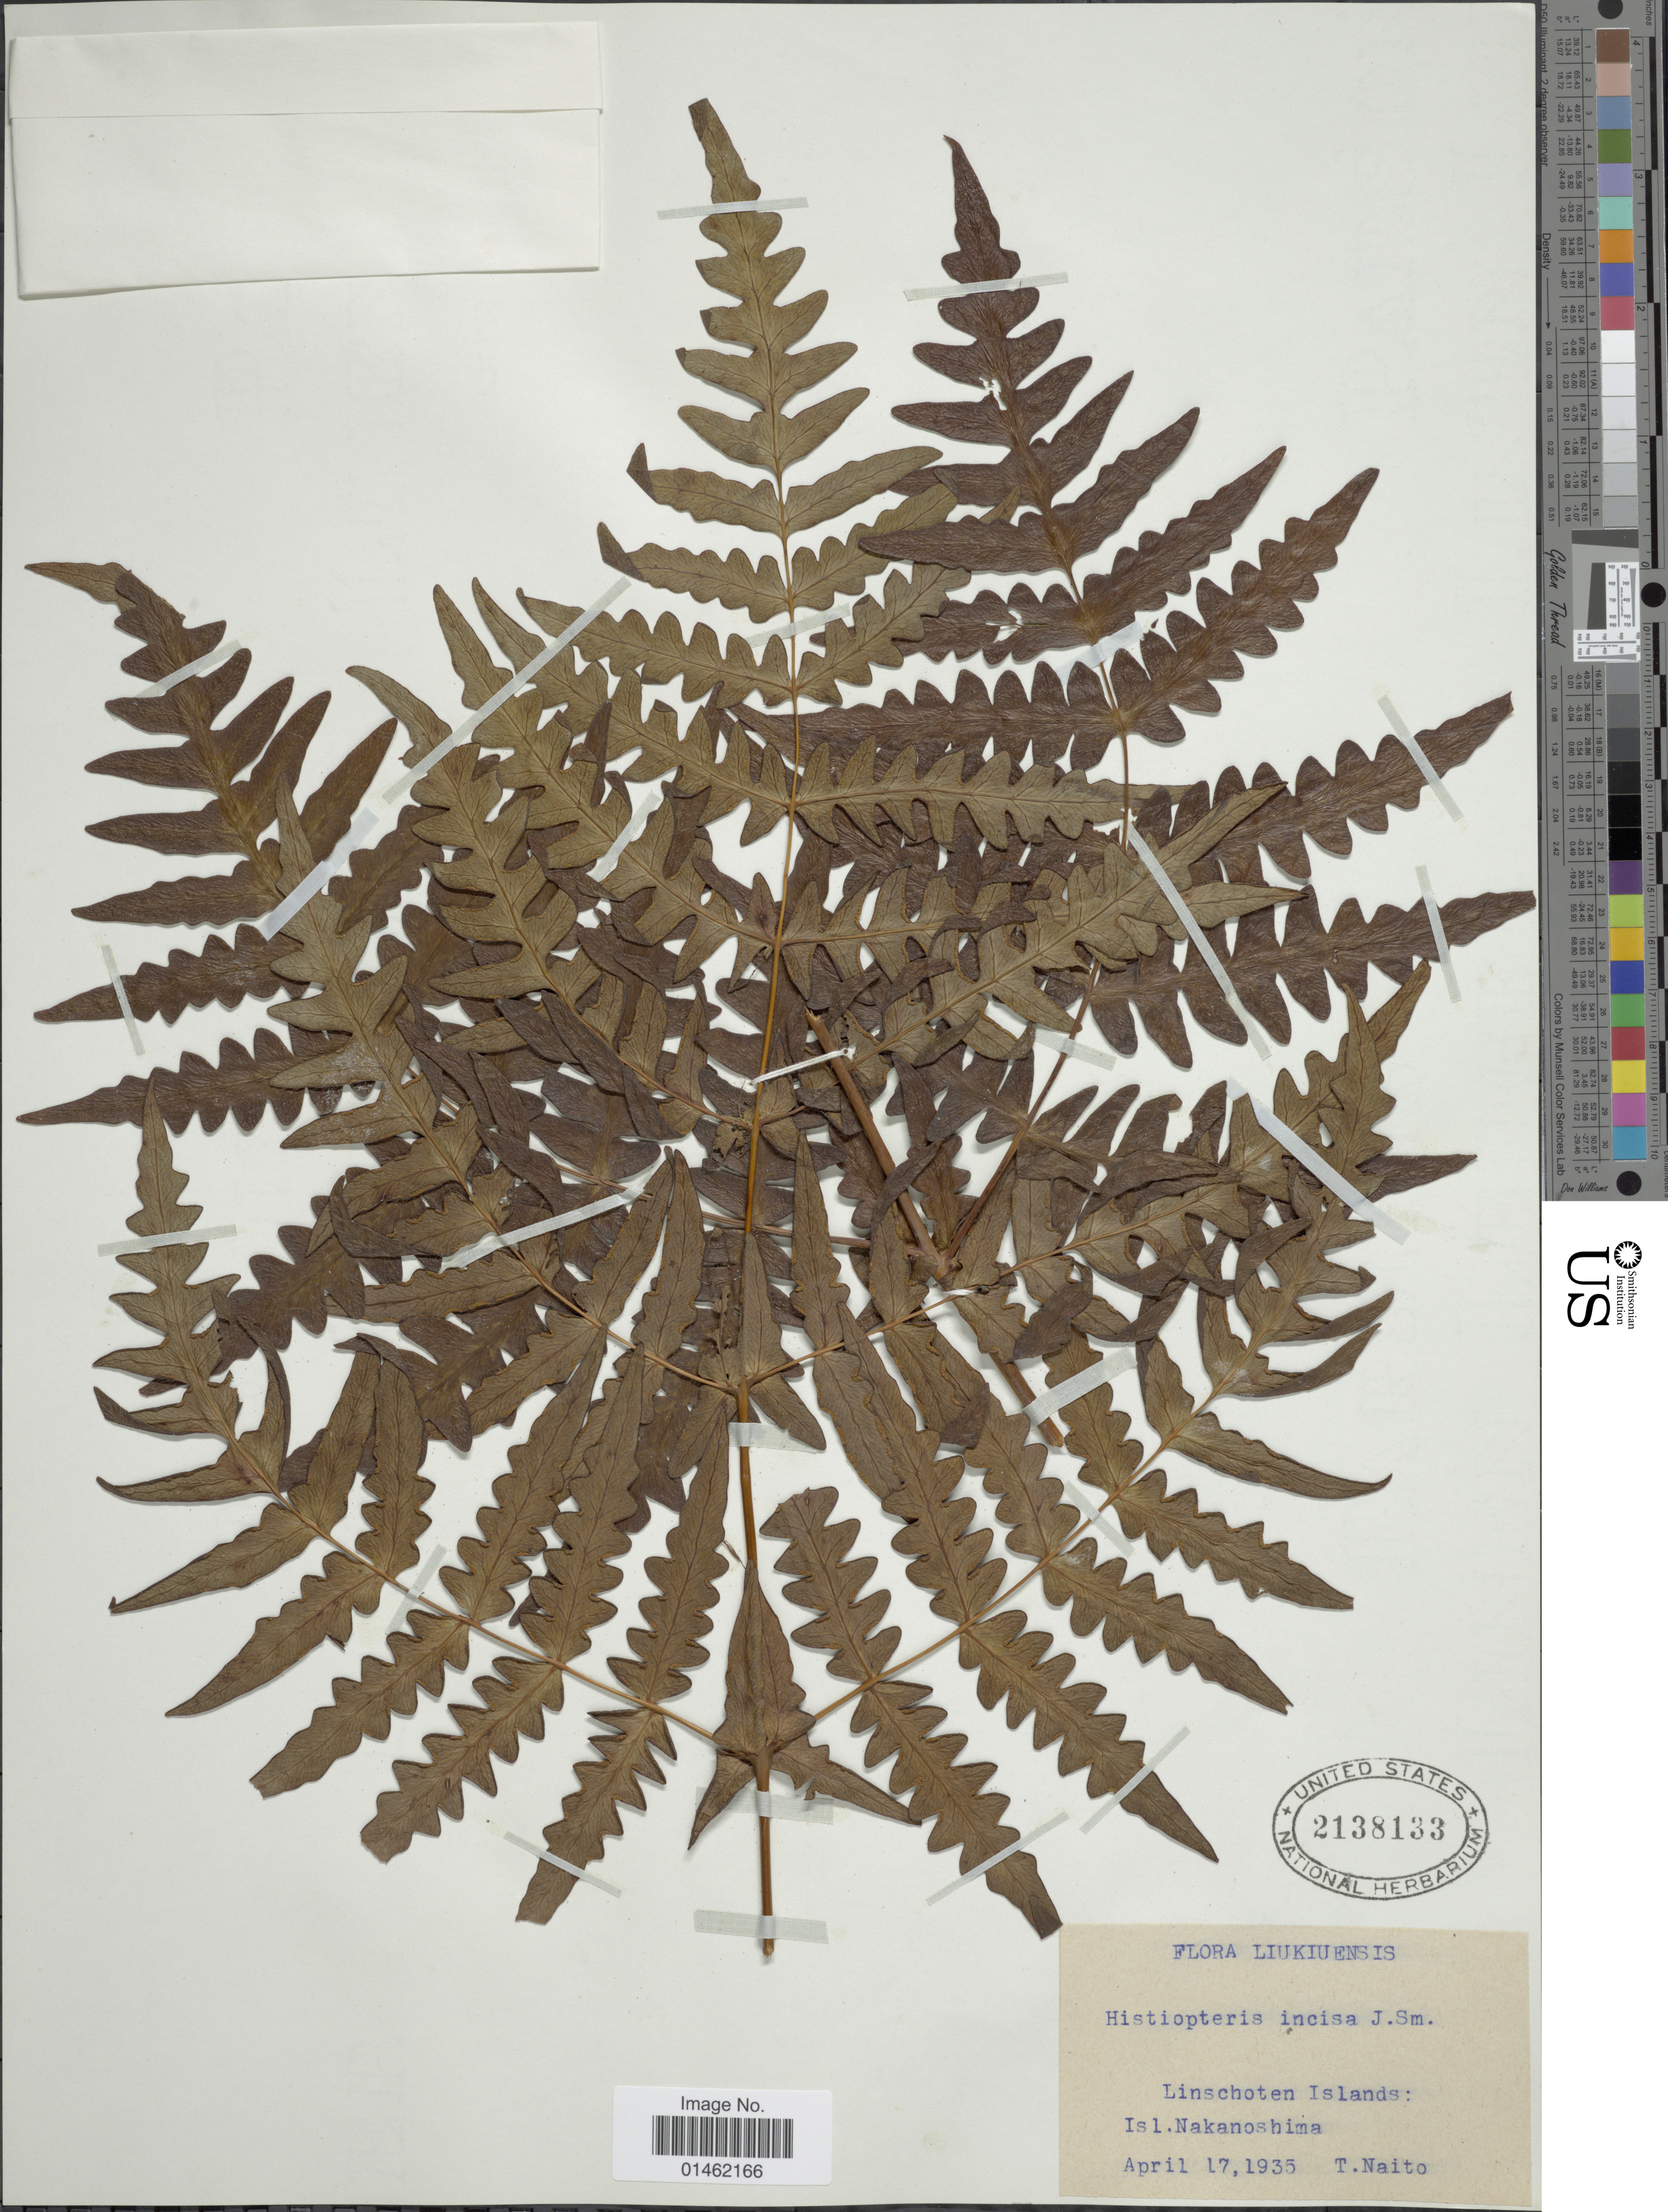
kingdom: Plantae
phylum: Tracheophyta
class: Polypodiopsida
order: Polypodiales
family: Dennstaedtiaceae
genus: Histiopteris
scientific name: Histiopteris incisa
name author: (Thunb.) J. Sm.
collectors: T. Naito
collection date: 1935-04-17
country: Japan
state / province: Kagosima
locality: Liukiuensis, Linschoten Islands: Isl. Nakanoshima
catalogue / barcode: US 2138133